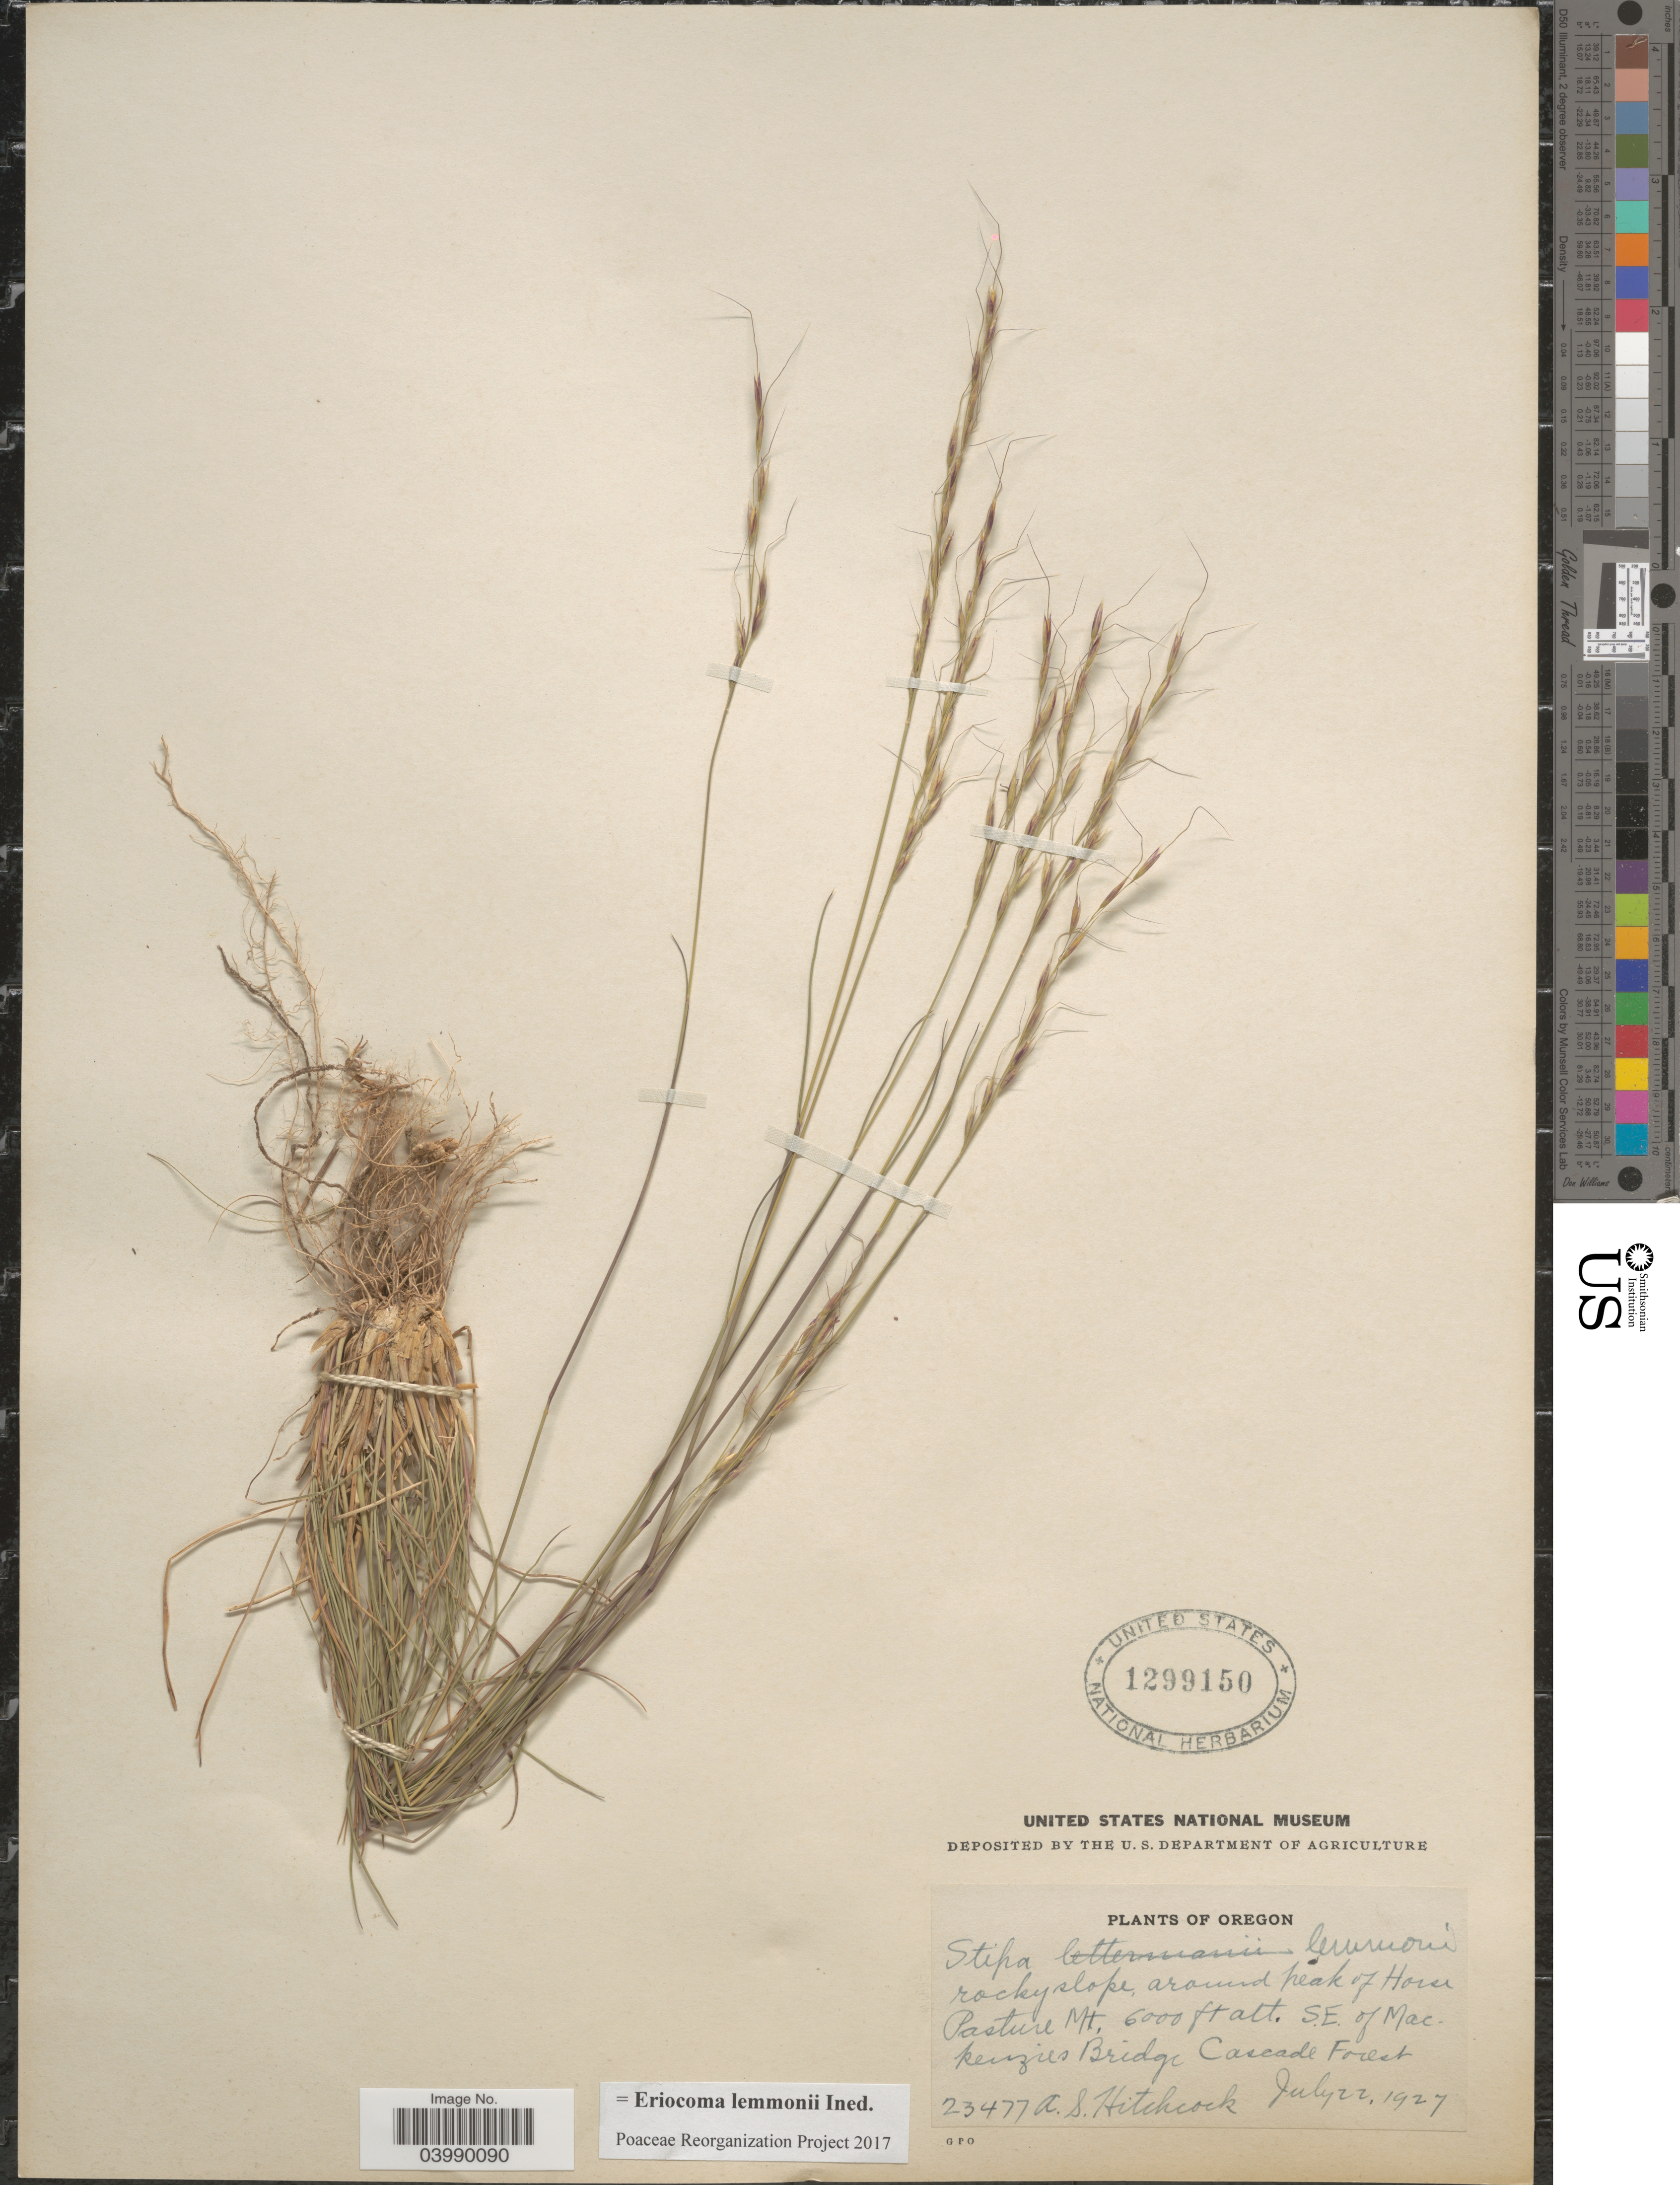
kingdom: Plantae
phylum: Tracheophyta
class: Liliopsida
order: Poales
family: Poaceae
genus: Eriocoma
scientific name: Eriocoma lemmonii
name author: (Vasey) Romasch.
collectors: A. S. Hitchcock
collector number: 23477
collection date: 1927-07-22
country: United States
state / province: Oregon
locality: Around peak of Horse Pasture Mt. S.E. of Mackenzies Bridge Cascade Forest.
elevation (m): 1829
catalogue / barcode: US 1299150